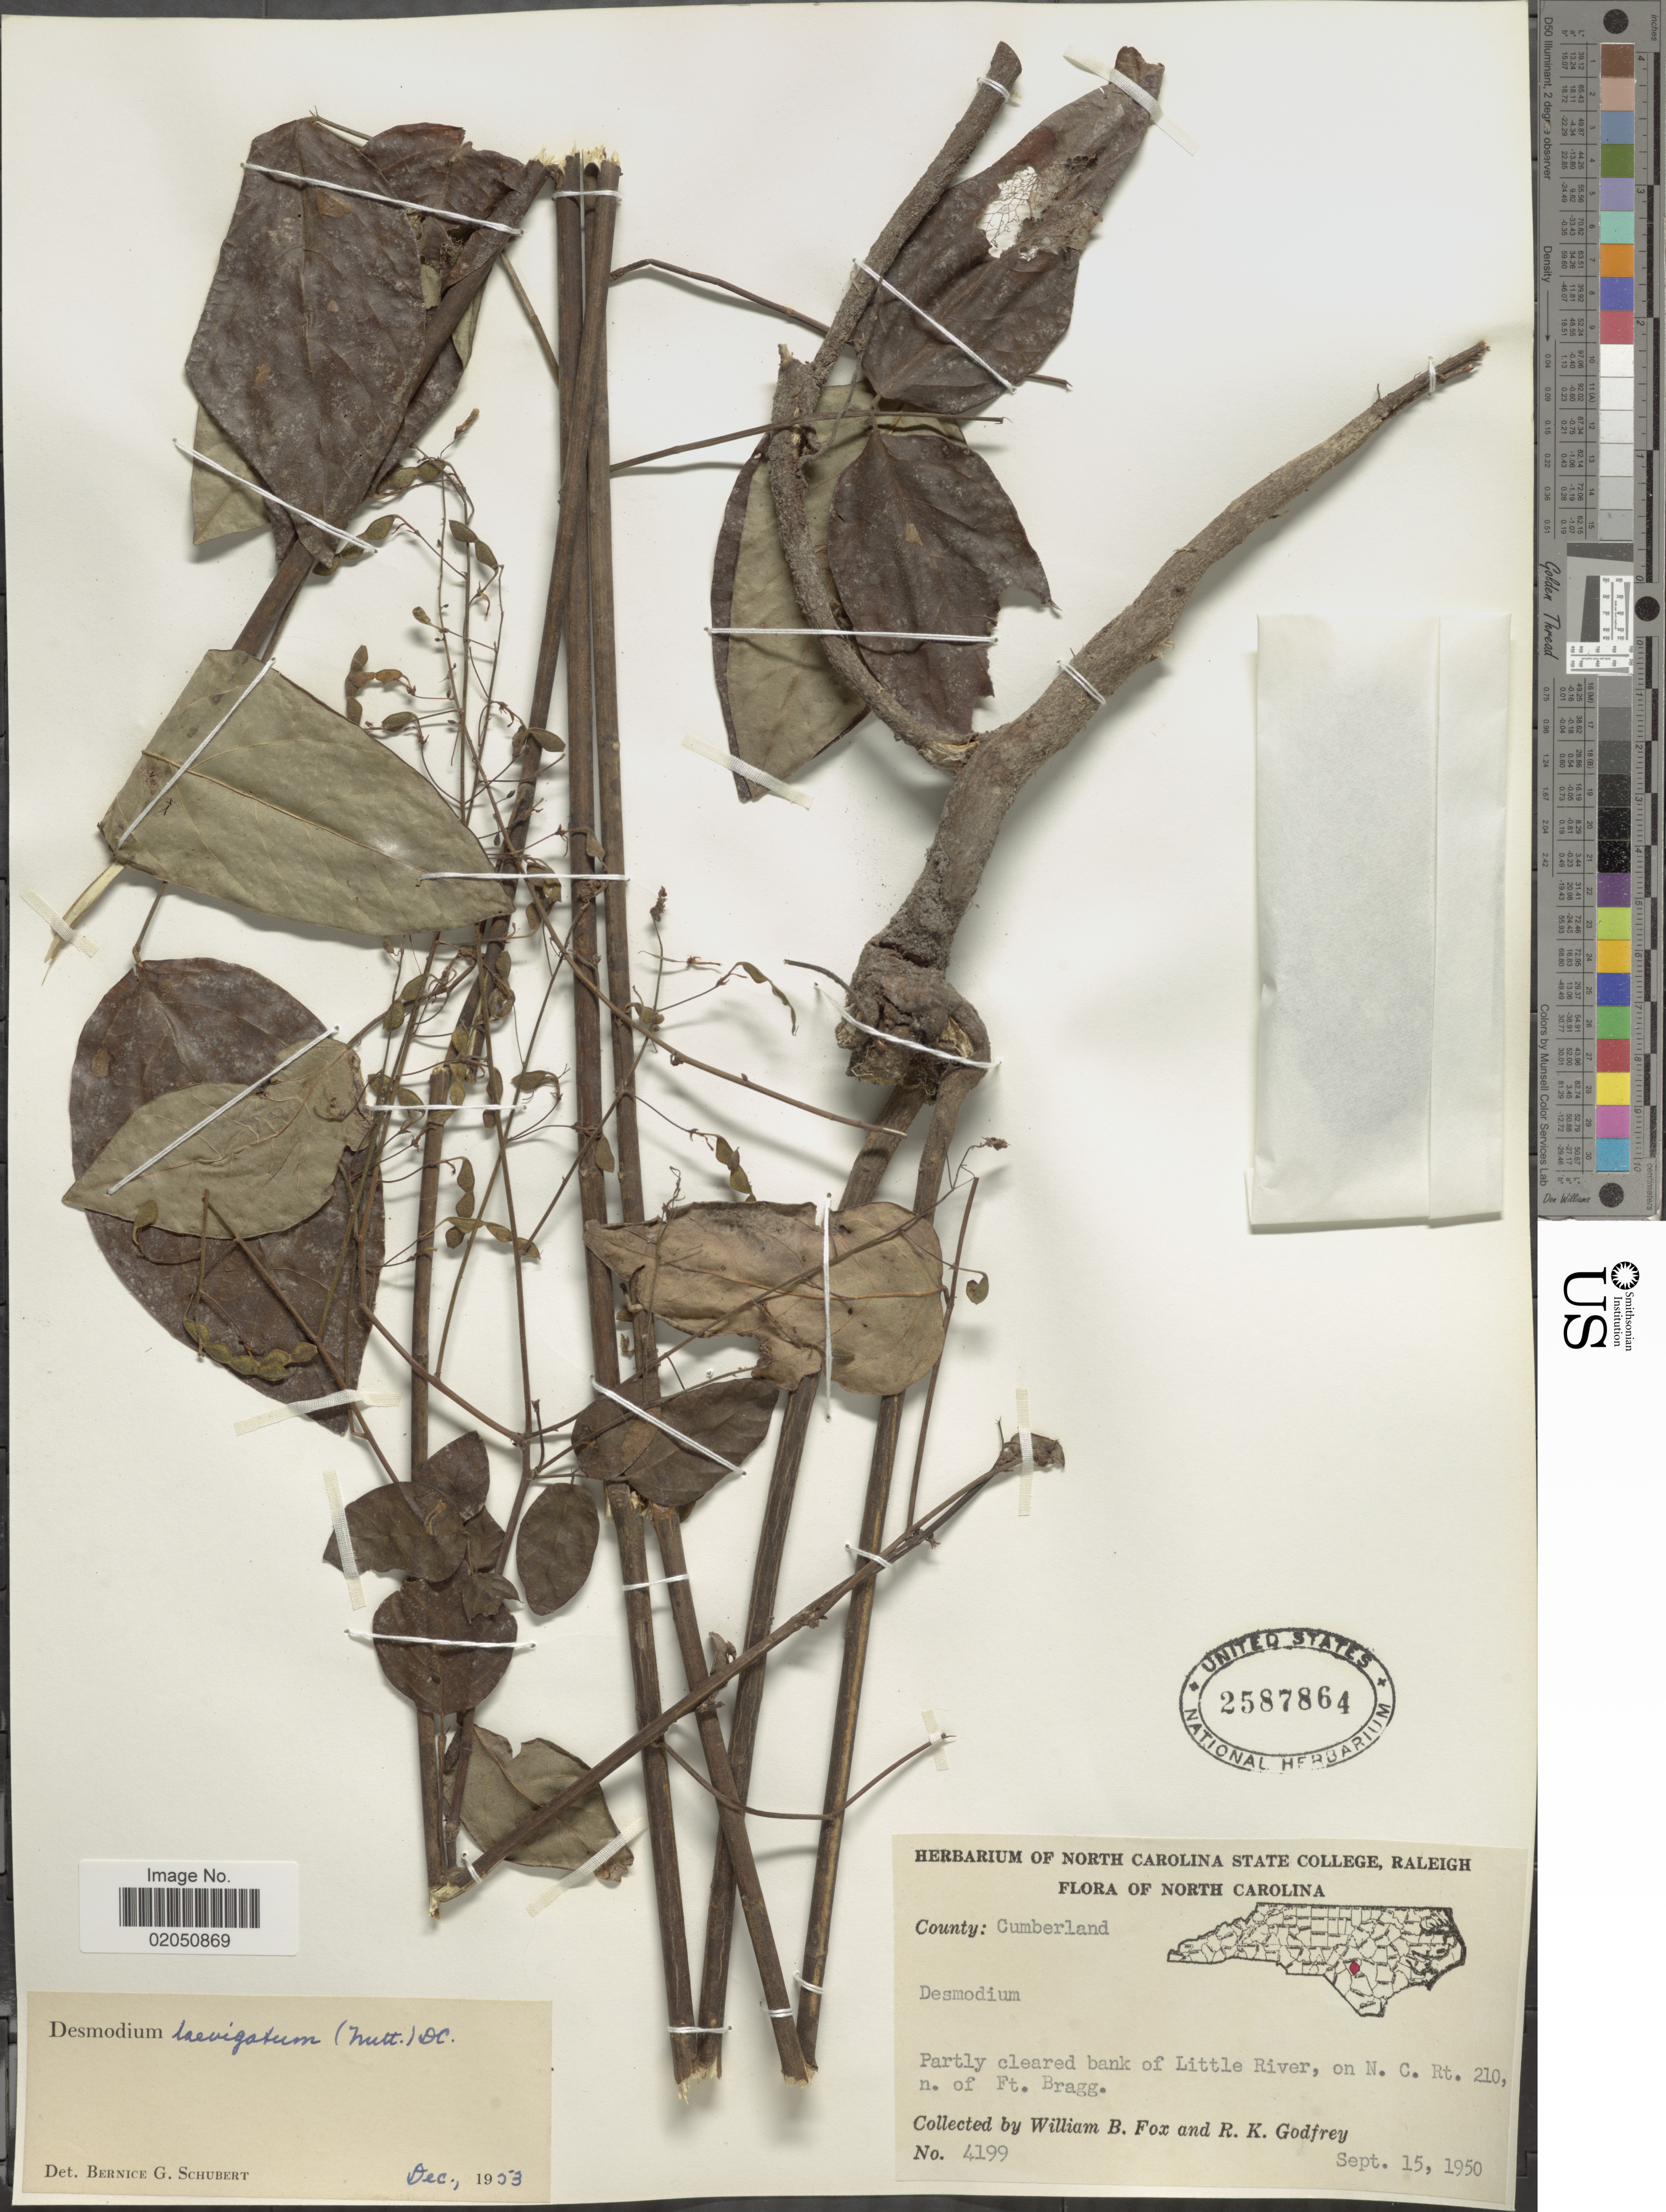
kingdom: Plantae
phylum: Tracheophyta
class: Magnoliopsida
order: Fabales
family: Fabaceae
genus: Desmodium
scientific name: Desmodium laevigatum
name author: (Nutt.) DC.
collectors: W. B. Fox & R. K. Godfrey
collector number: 4199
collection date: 1950-09-15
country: United States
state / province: North Carolina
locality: County: Cumberland, Partly cleared bank of Little River, on N.C. Rt. 210, n. of Ft Bragg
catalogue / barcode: US 2587864